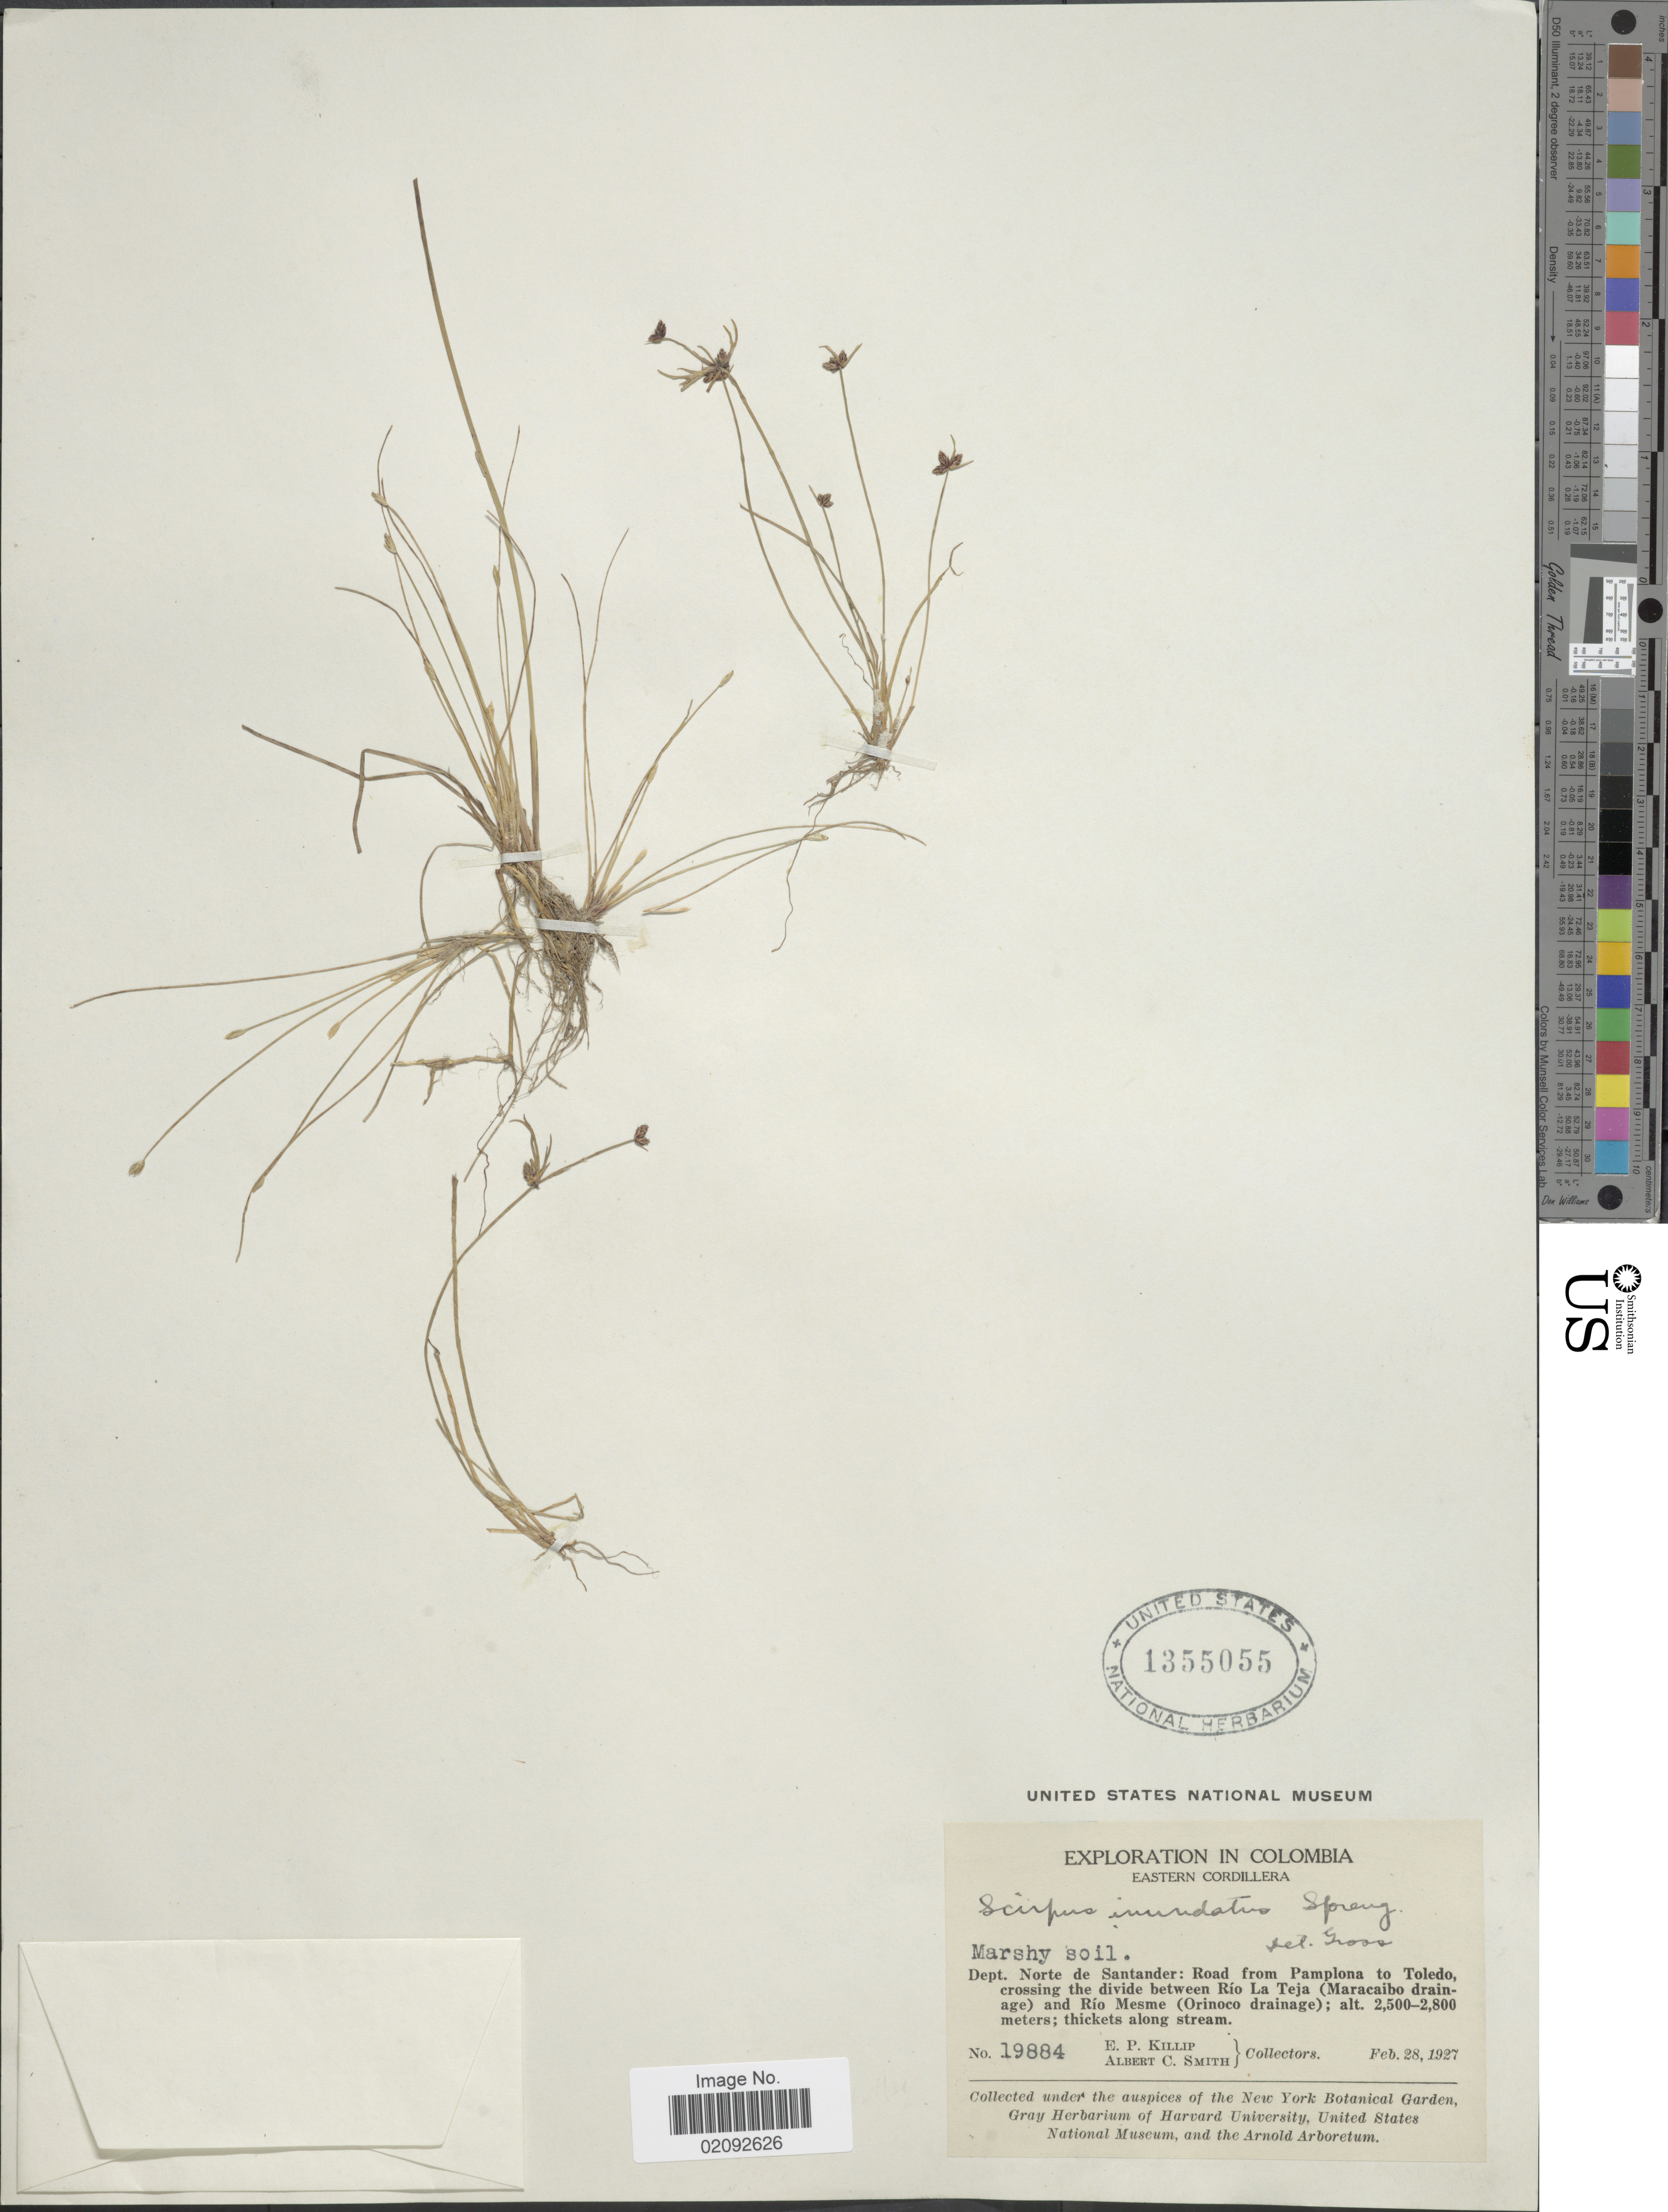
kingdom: Plantae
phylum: Tracheophyta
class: Liliopsida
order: Poales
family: Cyperaceae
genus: Isolepis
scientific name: Isolepis nigricans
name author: Kunth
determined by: Strong, Mark T., (BOT), Smithsonian Institution - National Museum of Natural History (UNITED STATES)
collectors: E. P. Killip & A. C. Smith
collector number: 19884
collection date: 1927-02-28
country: Colombia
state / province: Norte de Santander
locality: Eastern Cordillera, Road from Pamplona to Toledo, crossing the divide between Rio La Teja (Maracaibo drainage) and Rio Mesme (Orinoco drainage), thickets along stream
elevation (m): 2500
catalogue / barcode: US 1355055